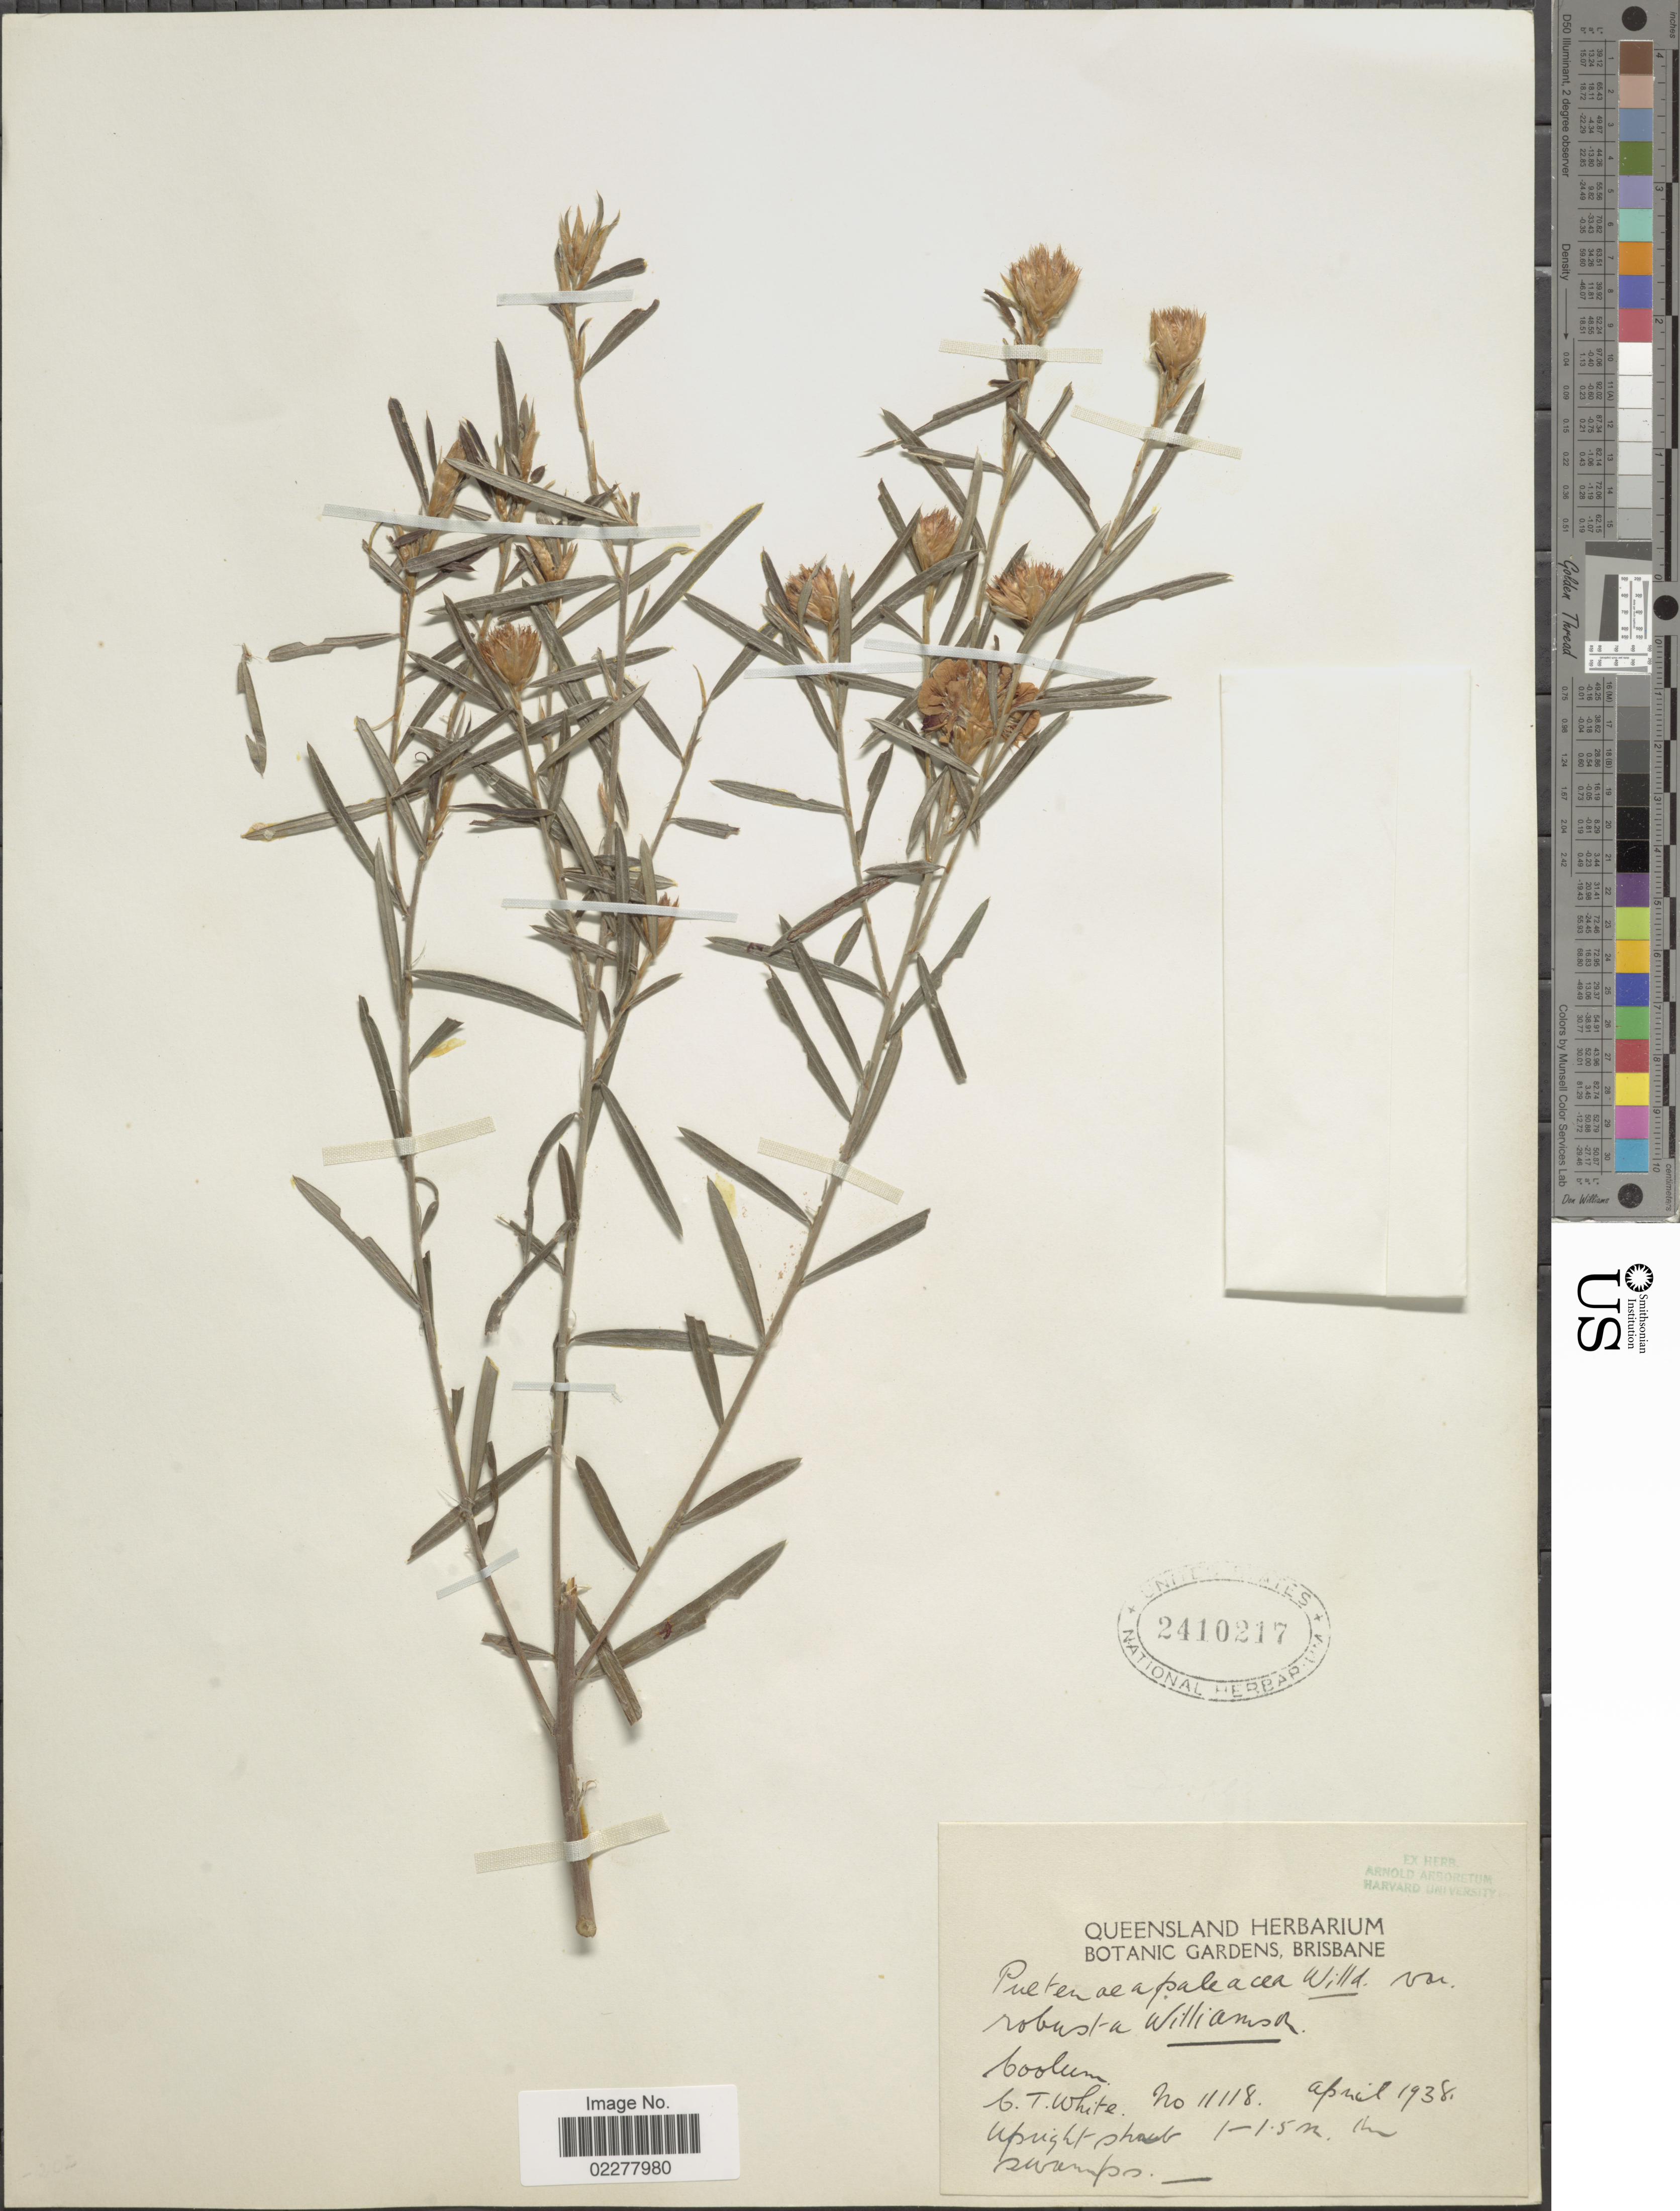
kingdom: Plantae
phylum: Tracheophyta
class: Magnoliopsida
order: Fabales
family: Fabaceae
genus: Pultenaea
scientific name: Pultenaea paleacea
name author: Willd.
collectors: C. T. White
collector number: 11118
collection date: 1938-04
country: Australia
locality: Coolum. In swamps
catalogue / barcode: US 2410217